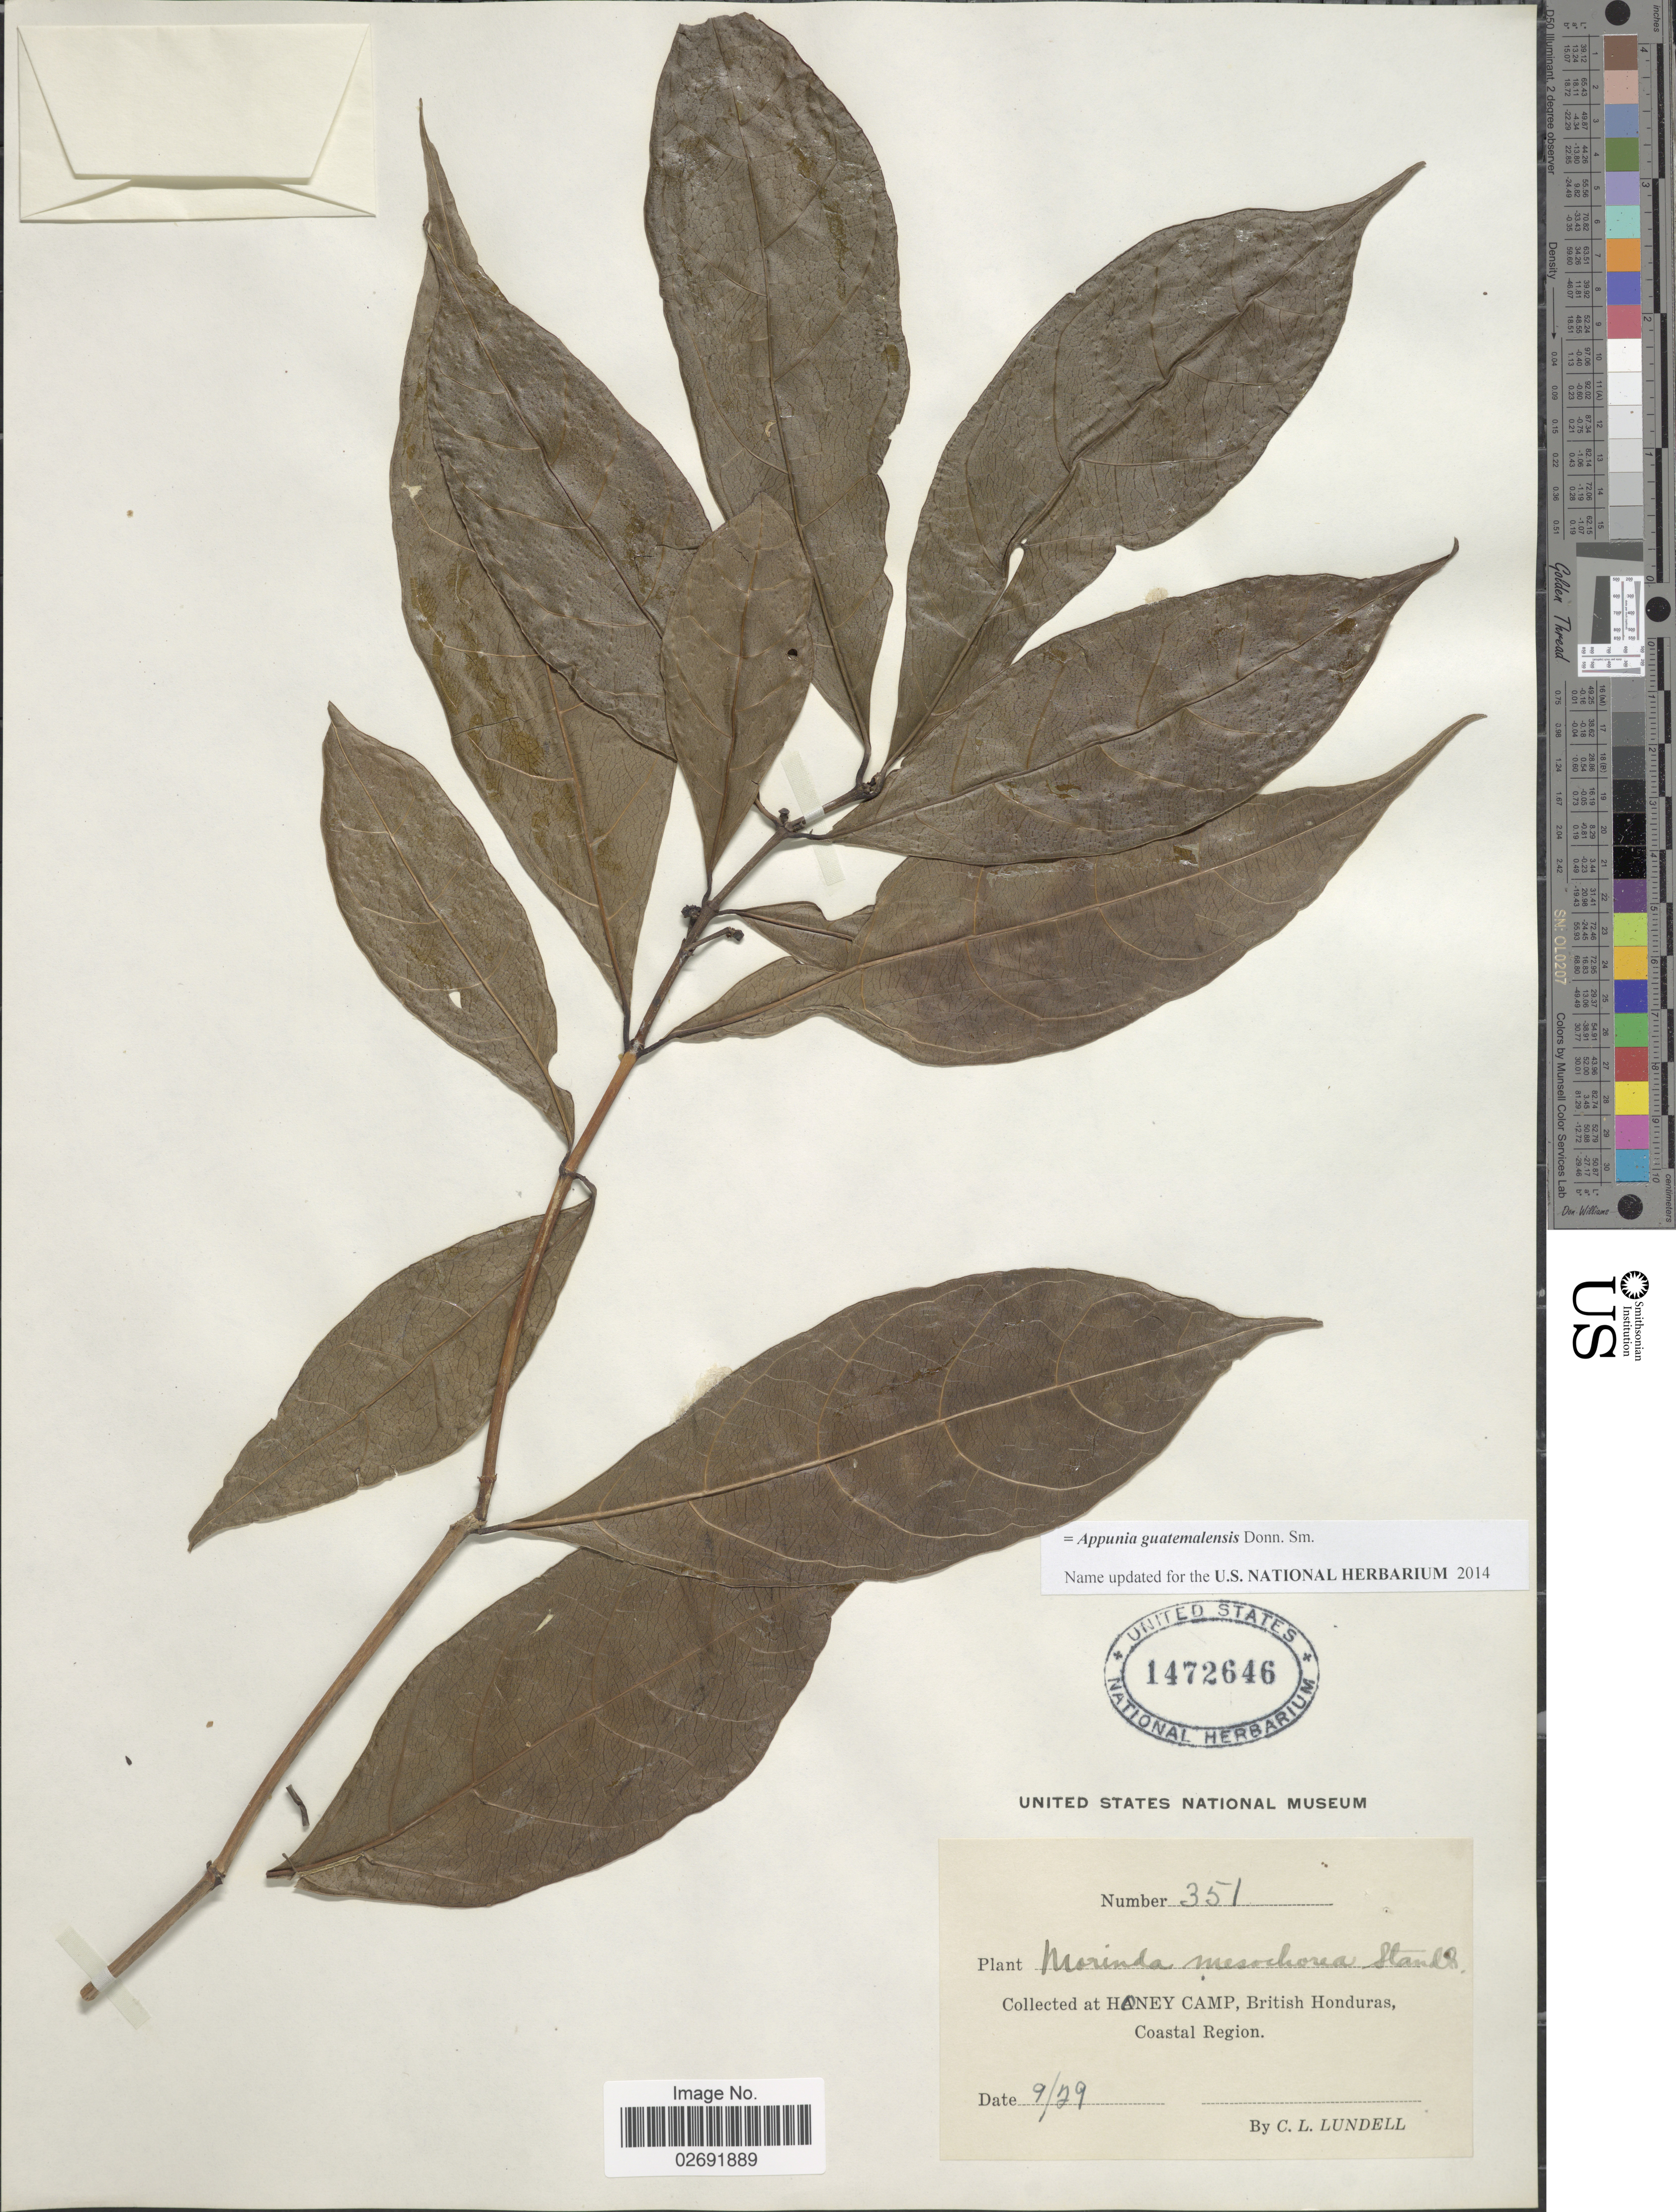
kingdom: Plantae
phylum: Tracheophyta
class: Magnoliopsida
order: Gentianales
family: Rubiaceae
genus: Appunia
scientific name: Appunia guatemalensis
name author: Donn. Sm.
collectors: C. L. Lundell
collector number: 351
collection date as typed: Transcribed d/m/y: /9/29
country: Belize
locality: Honey Camp, British Honduras, Coastal Region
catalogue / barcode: US 1472646